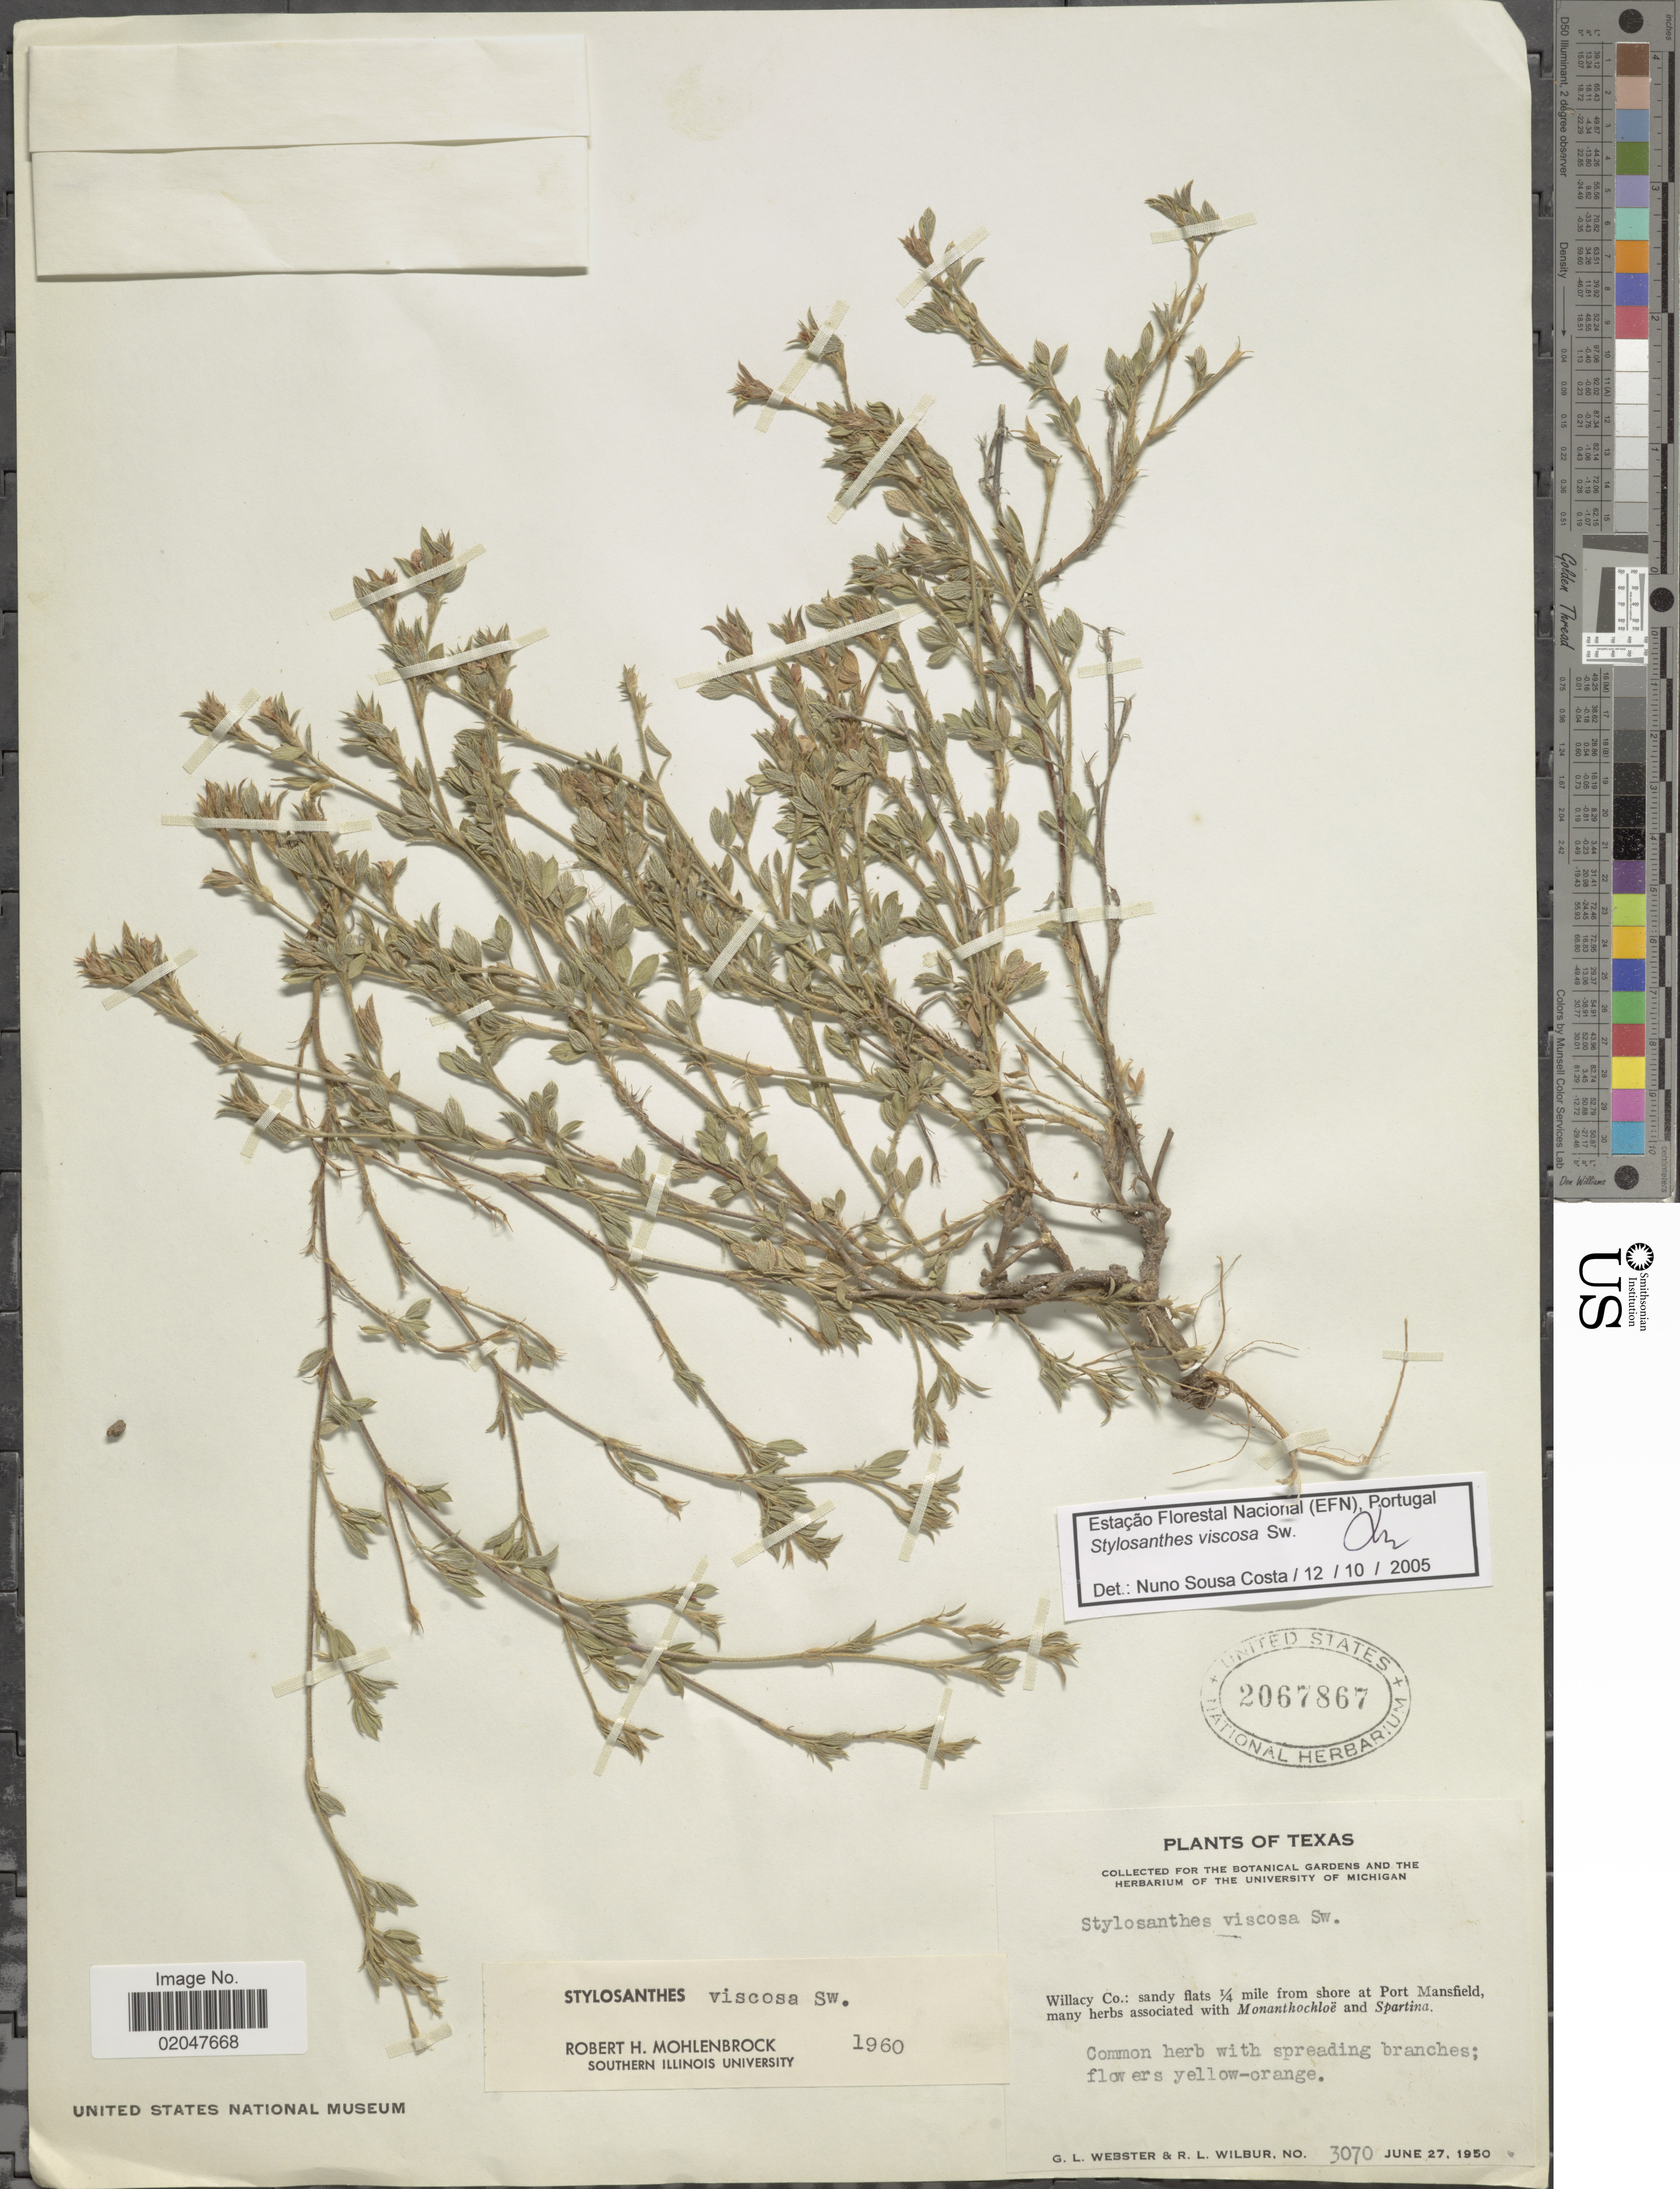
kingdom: Plantae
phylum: Tracheophyta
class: Magnoliopsida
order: Fabales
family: Fabaceae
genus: Stylosanthes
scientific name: Stylosanthes viscosa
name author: Sw.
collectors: G. L. Webster & R. L. Wilbur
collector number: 3070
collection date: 1950-06-27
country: United States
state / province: Texas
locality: Willacy Co, 1/4 mile from shore at Port Mansfield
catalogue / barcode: US 2067867